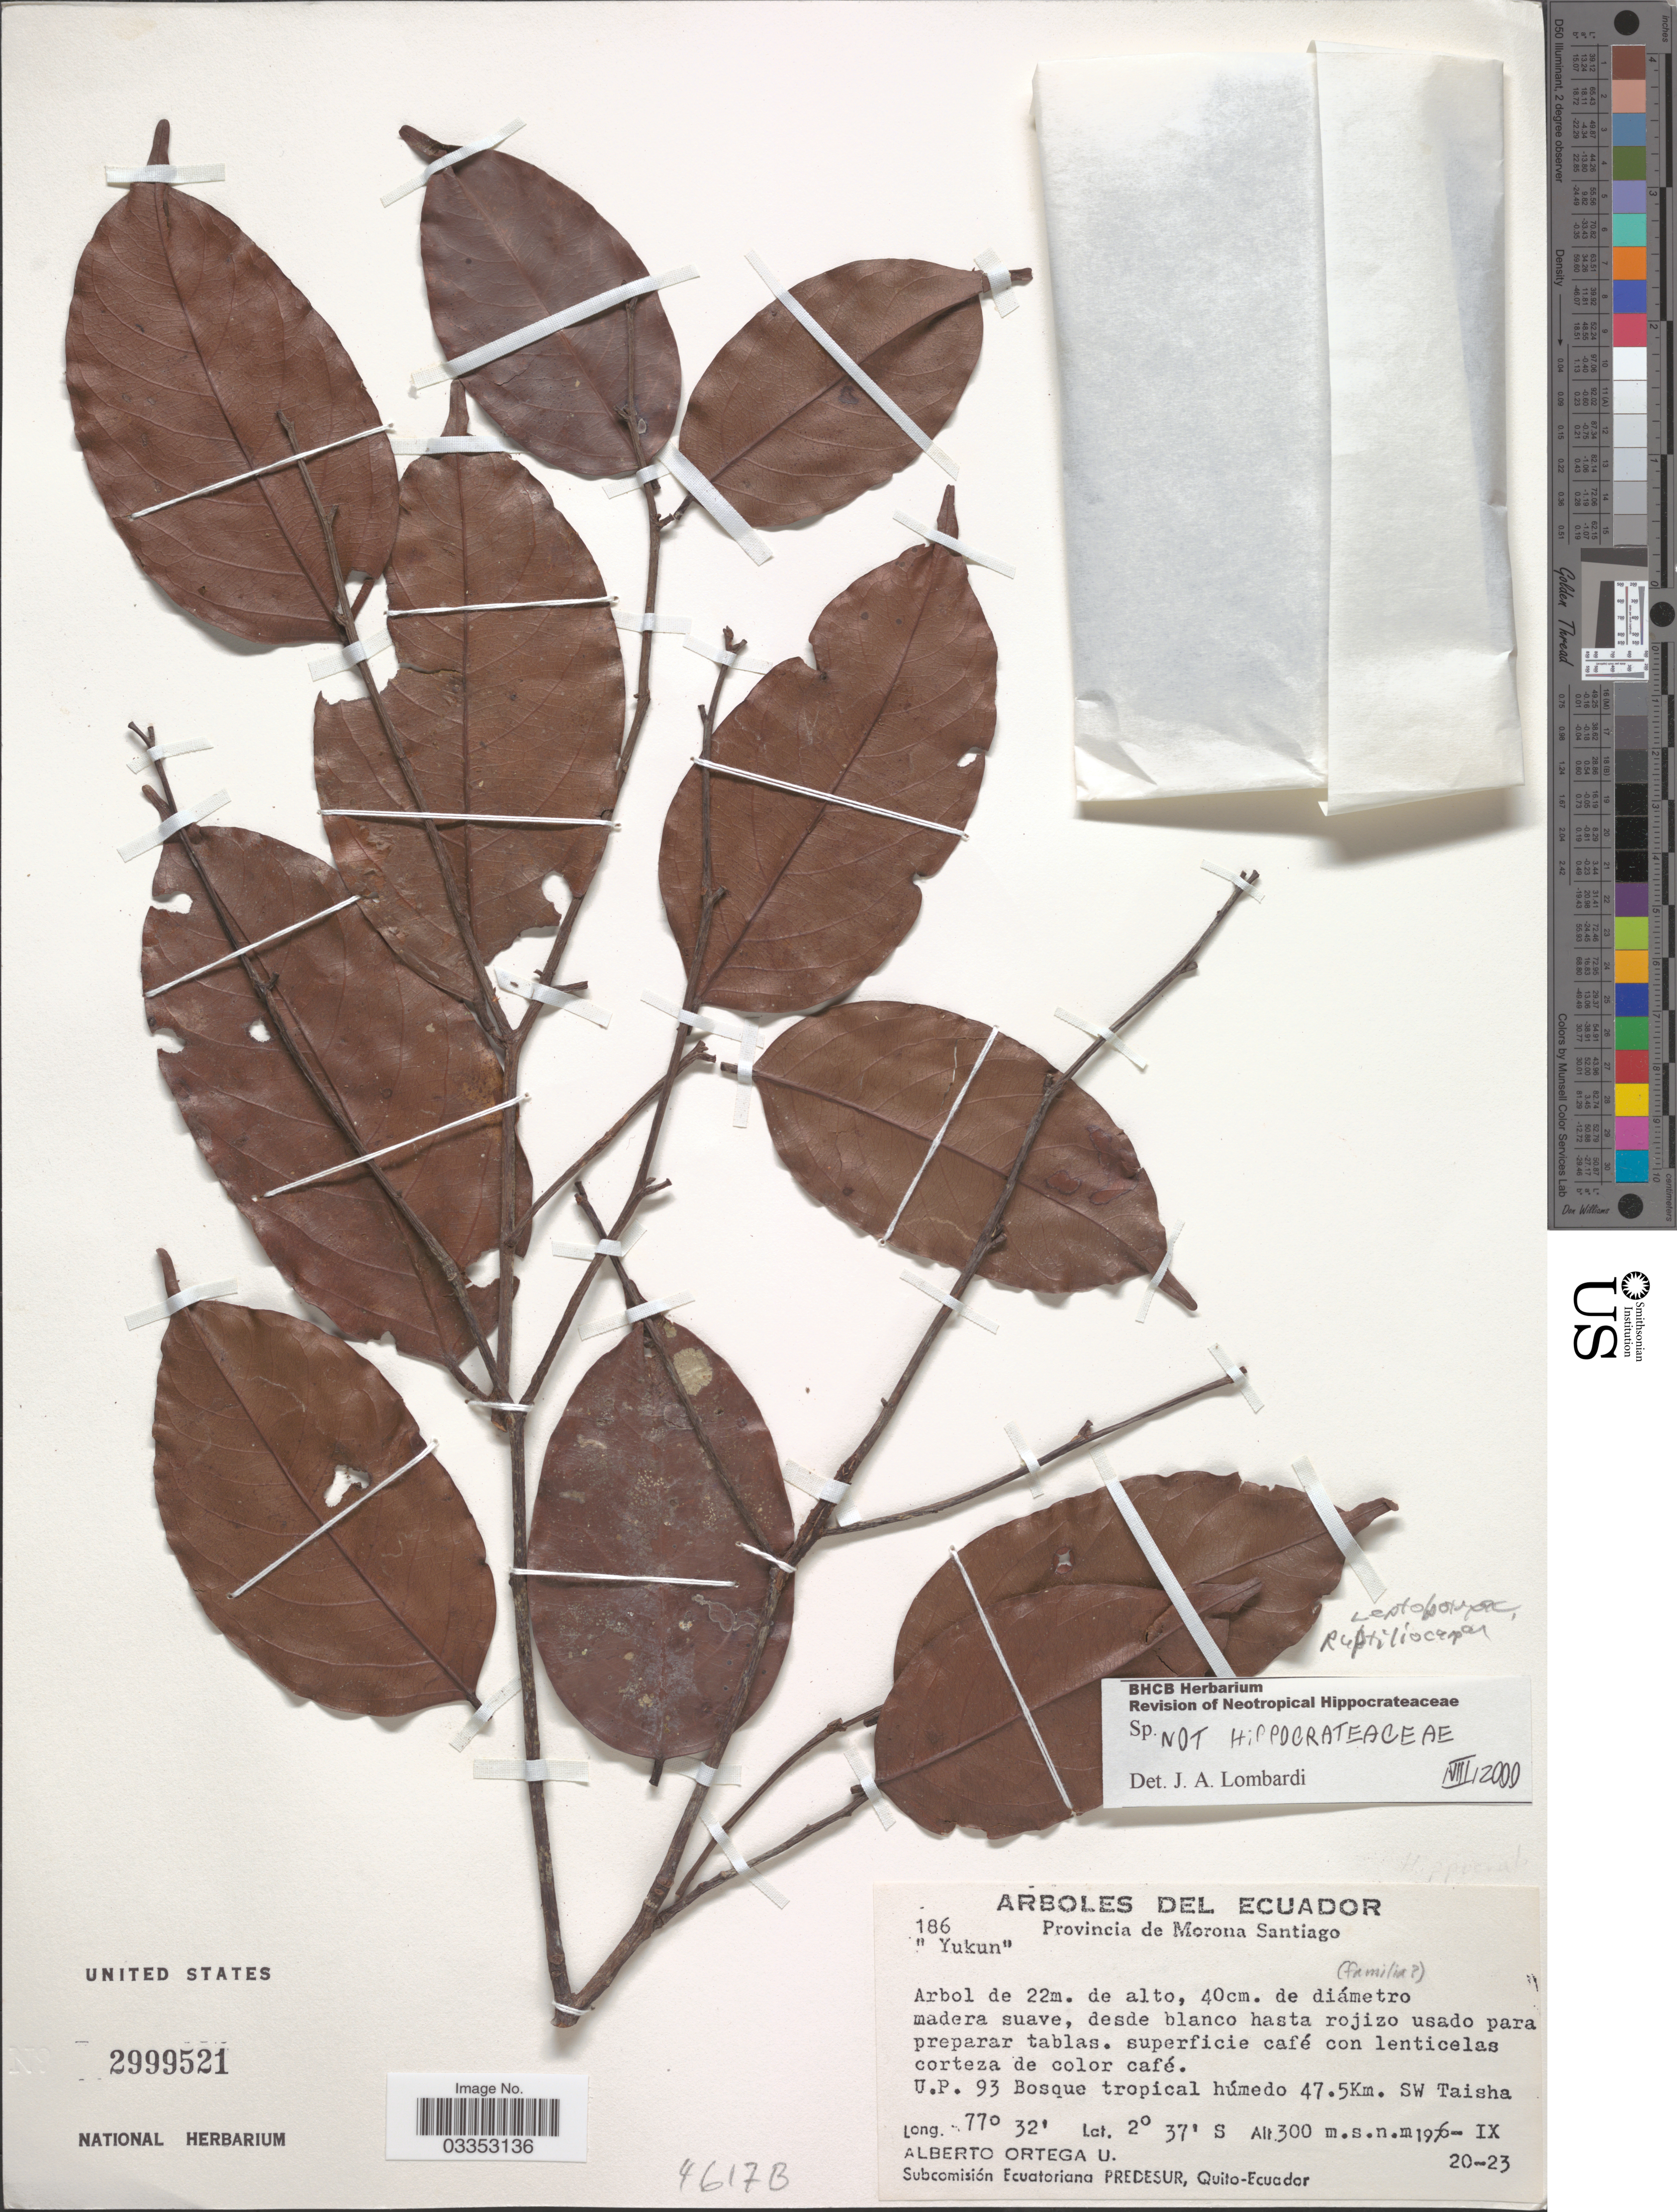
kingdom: Plantae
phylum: Tracheophyta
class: Magnoliopsida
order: Celastrales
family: Lepidobotryaceae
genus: Ruptiliocarpon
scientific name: Ruptiliocarpon caracolito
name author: Hammel & N. Zamora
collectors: A. T. Ortega U.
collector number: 186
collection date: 1976-09-20/1976-09-23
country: Ecuador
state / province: Morona-Santiago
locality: Provincia de Morona Santiago. U.P. 93 Bosque tropical húmedo 47.5Km. SW Taisha.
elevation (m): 300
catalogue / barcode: US 2999521